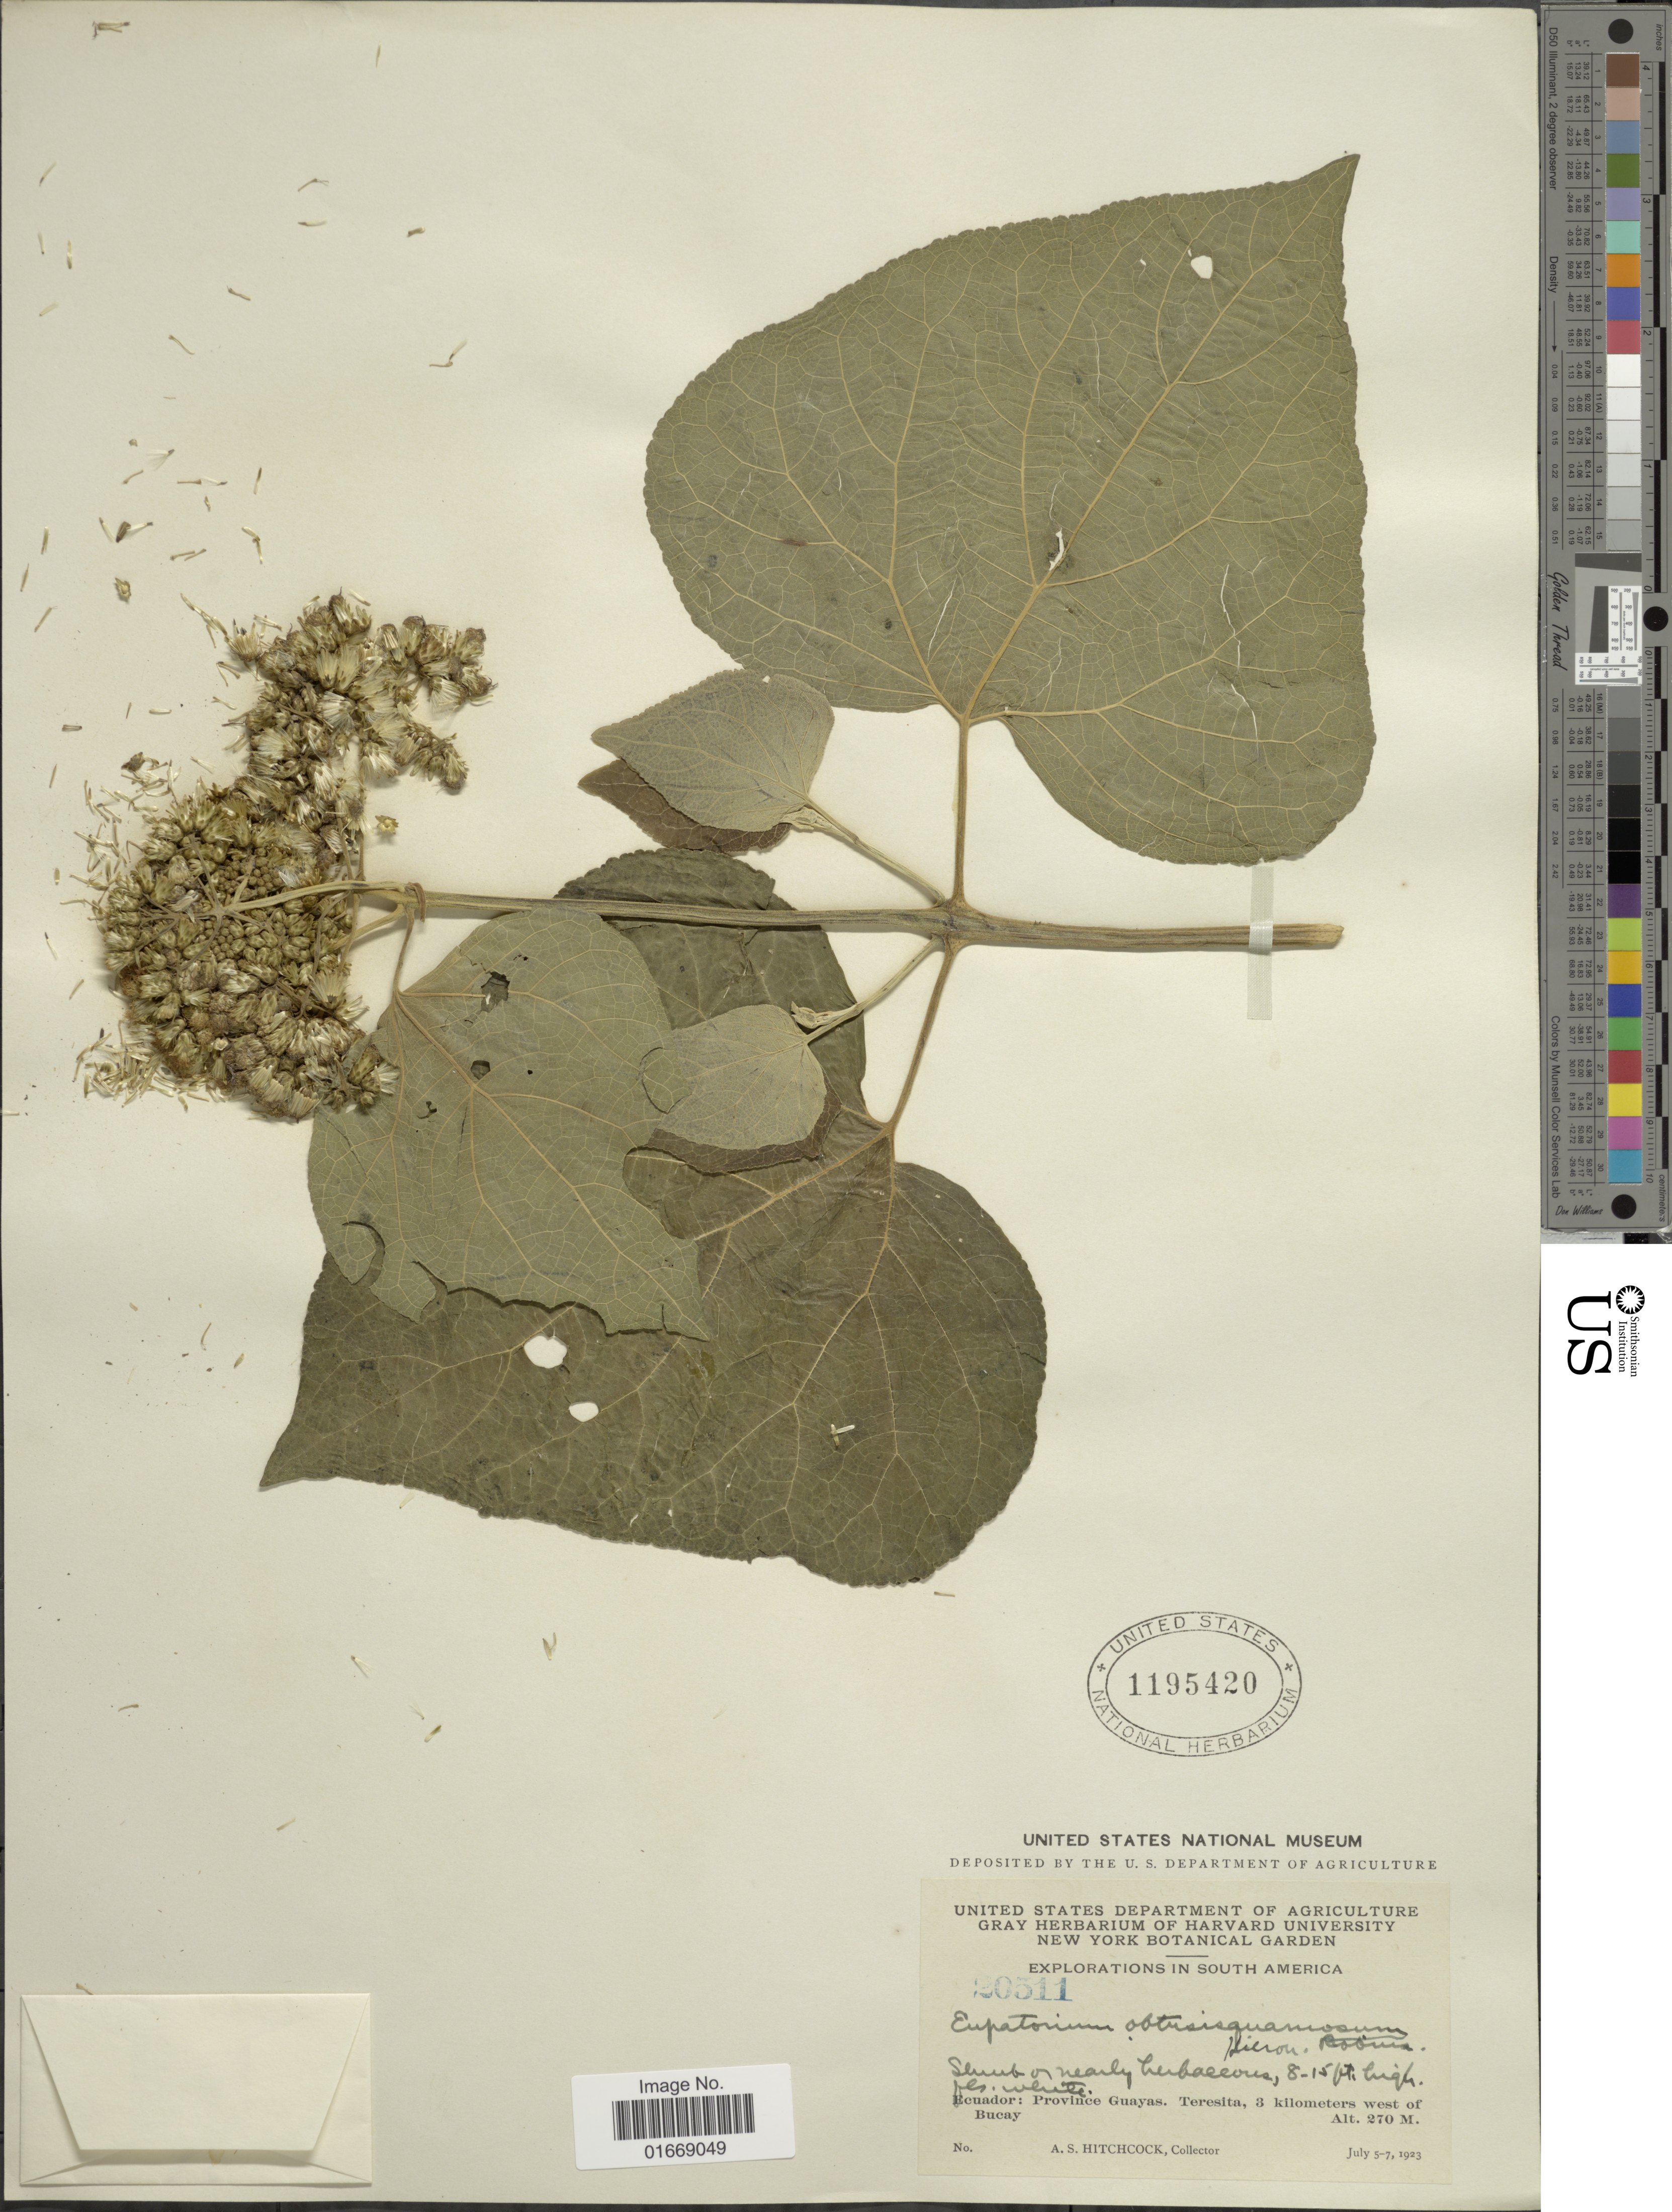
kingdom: Plantae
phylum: Tracheophyta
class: Magnoliopsida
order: Asterales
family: Asteraceae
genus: Hebeclinium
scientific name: Hebeclinium obtusisquamosum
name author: (Hieron.) R.M. King & H. Rob.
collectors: A. S. Hitchcock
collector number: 20511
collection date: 1923-07-05/1923-07-07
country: Ecuador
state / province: Guayas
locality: South America, Teresita 3 kilometers west of Bucay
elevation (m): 270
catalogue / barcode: US 1195420